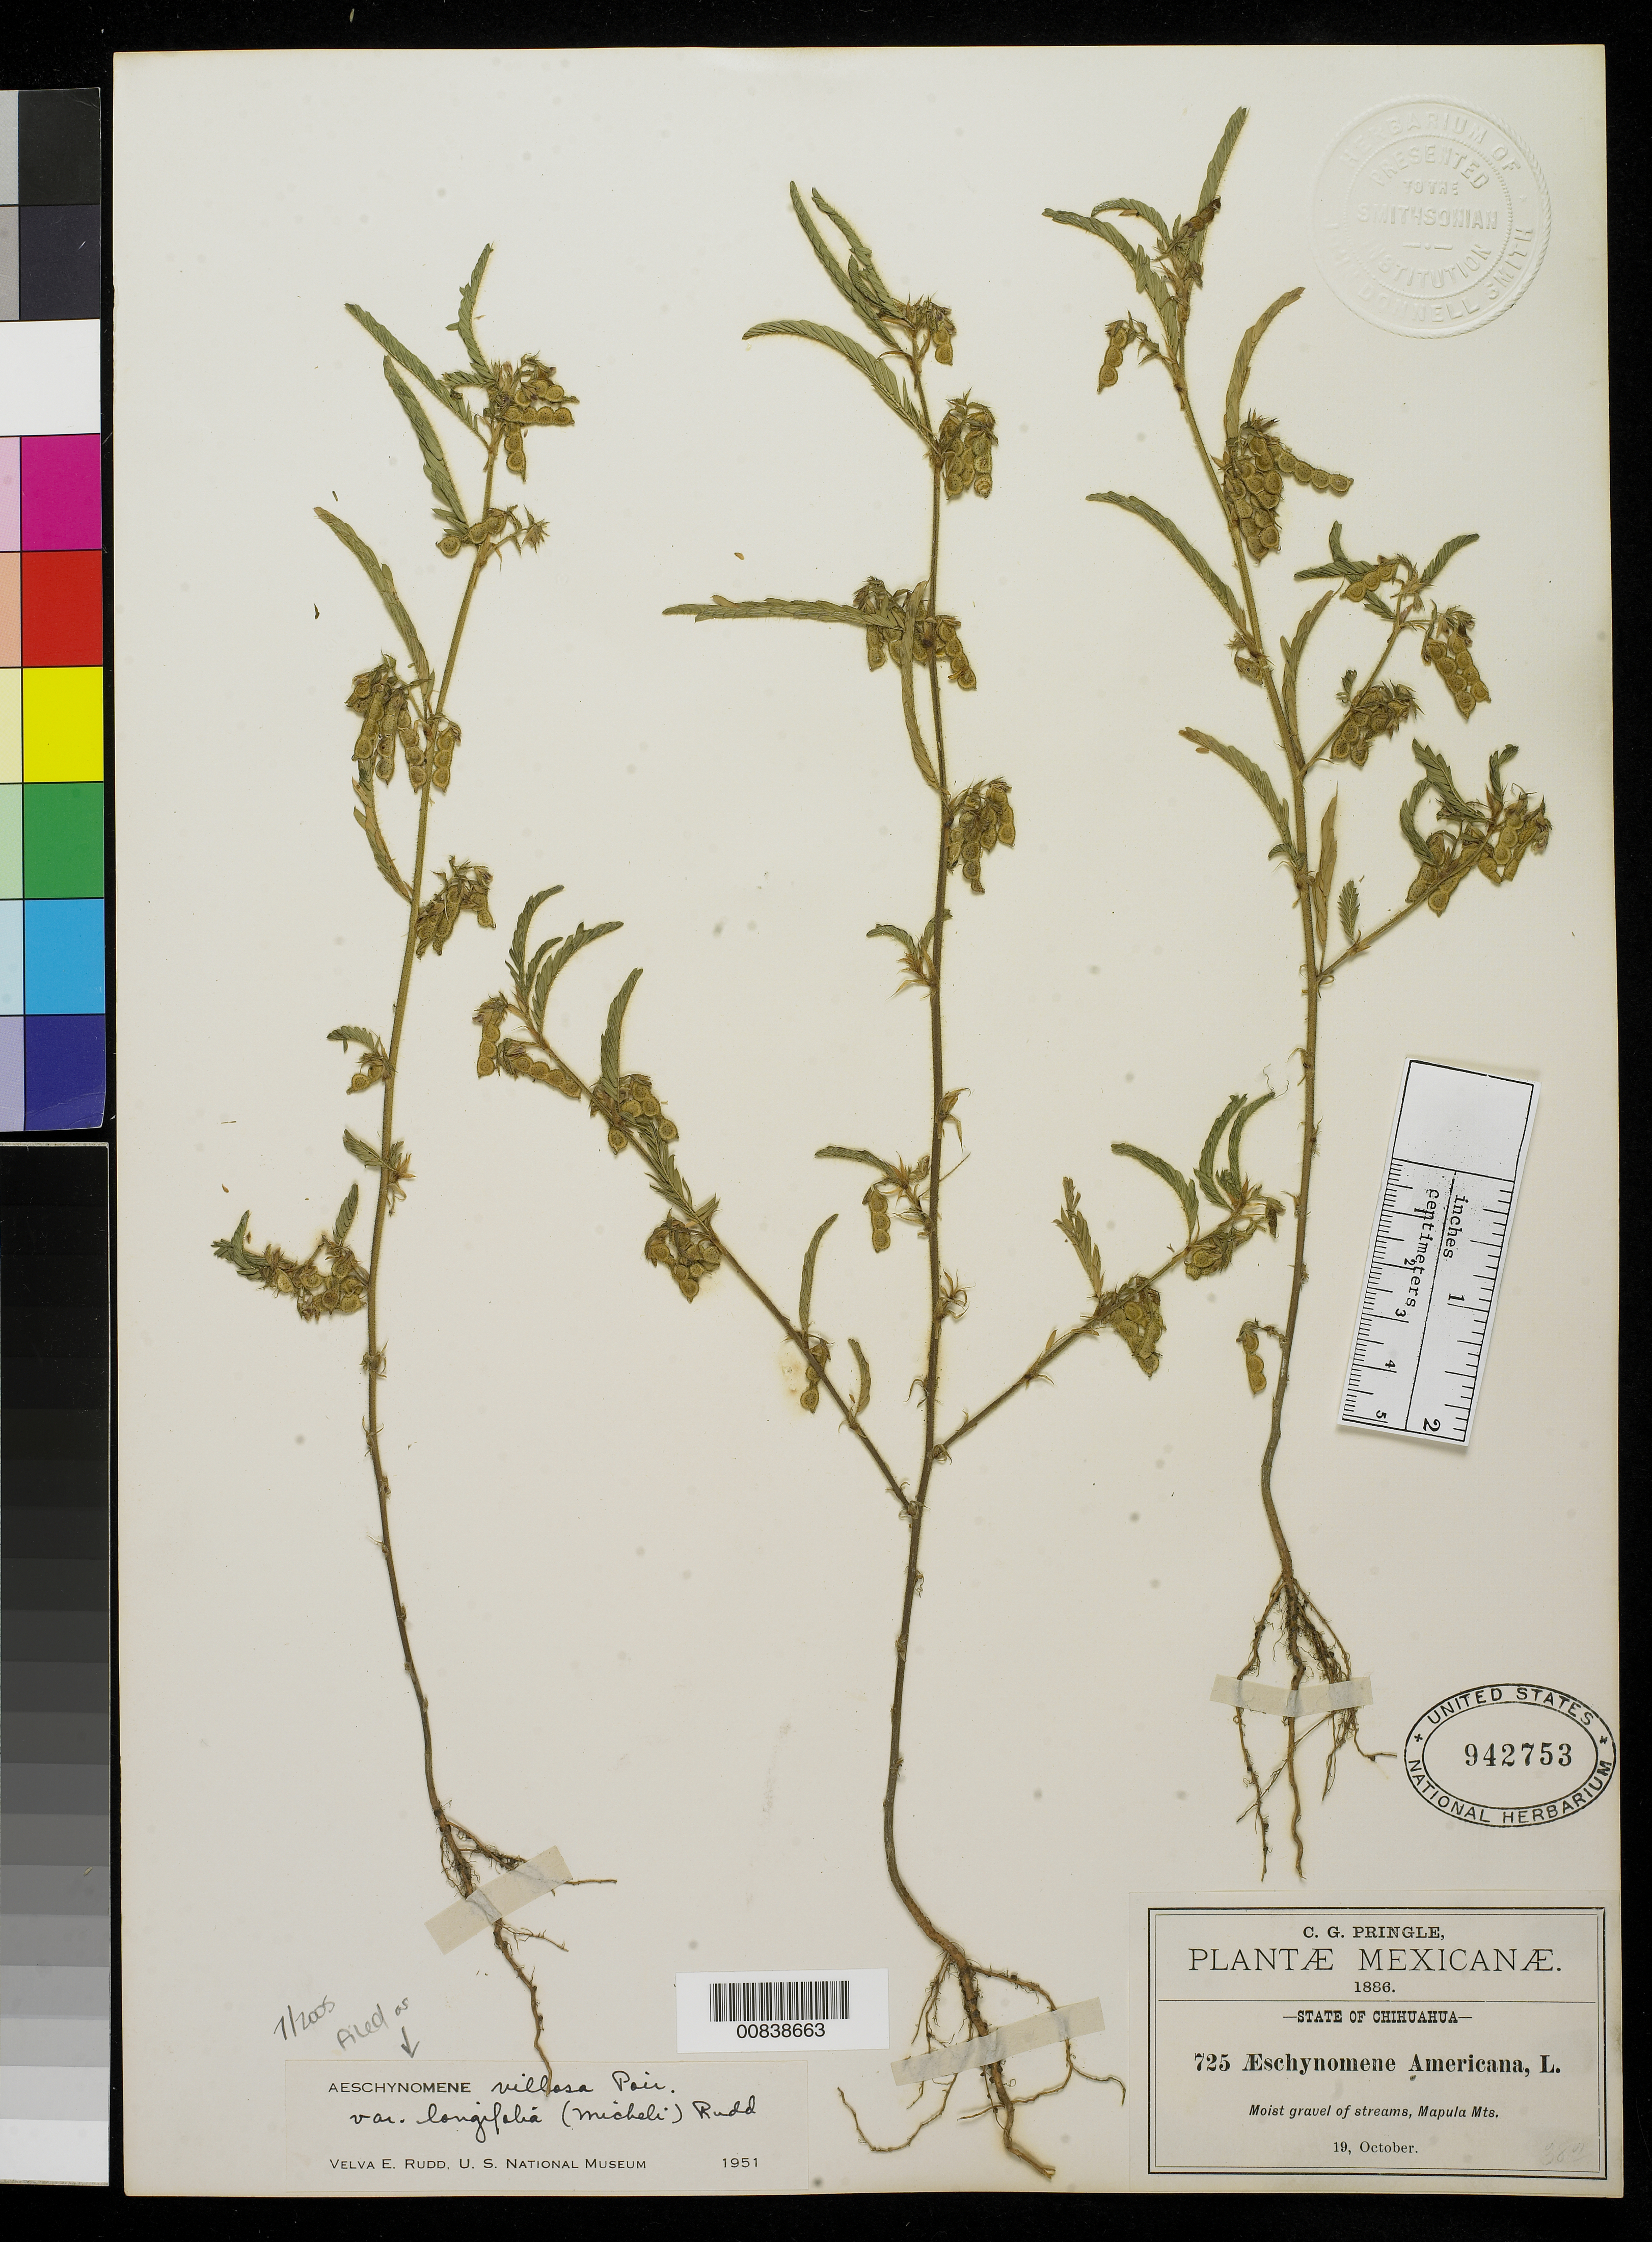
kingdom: Plantae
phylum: Tracheophyta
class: Magnoliopsida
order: Fabales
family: Fabaceae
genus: Aeschynomene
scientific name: Aeschynomene villosa var. longifolia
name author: (Micheli) Rudd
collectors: C. G. Pringle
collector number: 725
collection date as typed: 19 Oct 1886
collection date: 1886-10-19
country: Mexico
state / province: Chihuahua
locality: Mapula Mts., Chihuahua.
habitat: Moist gravel of streams.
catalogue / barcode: US 942753